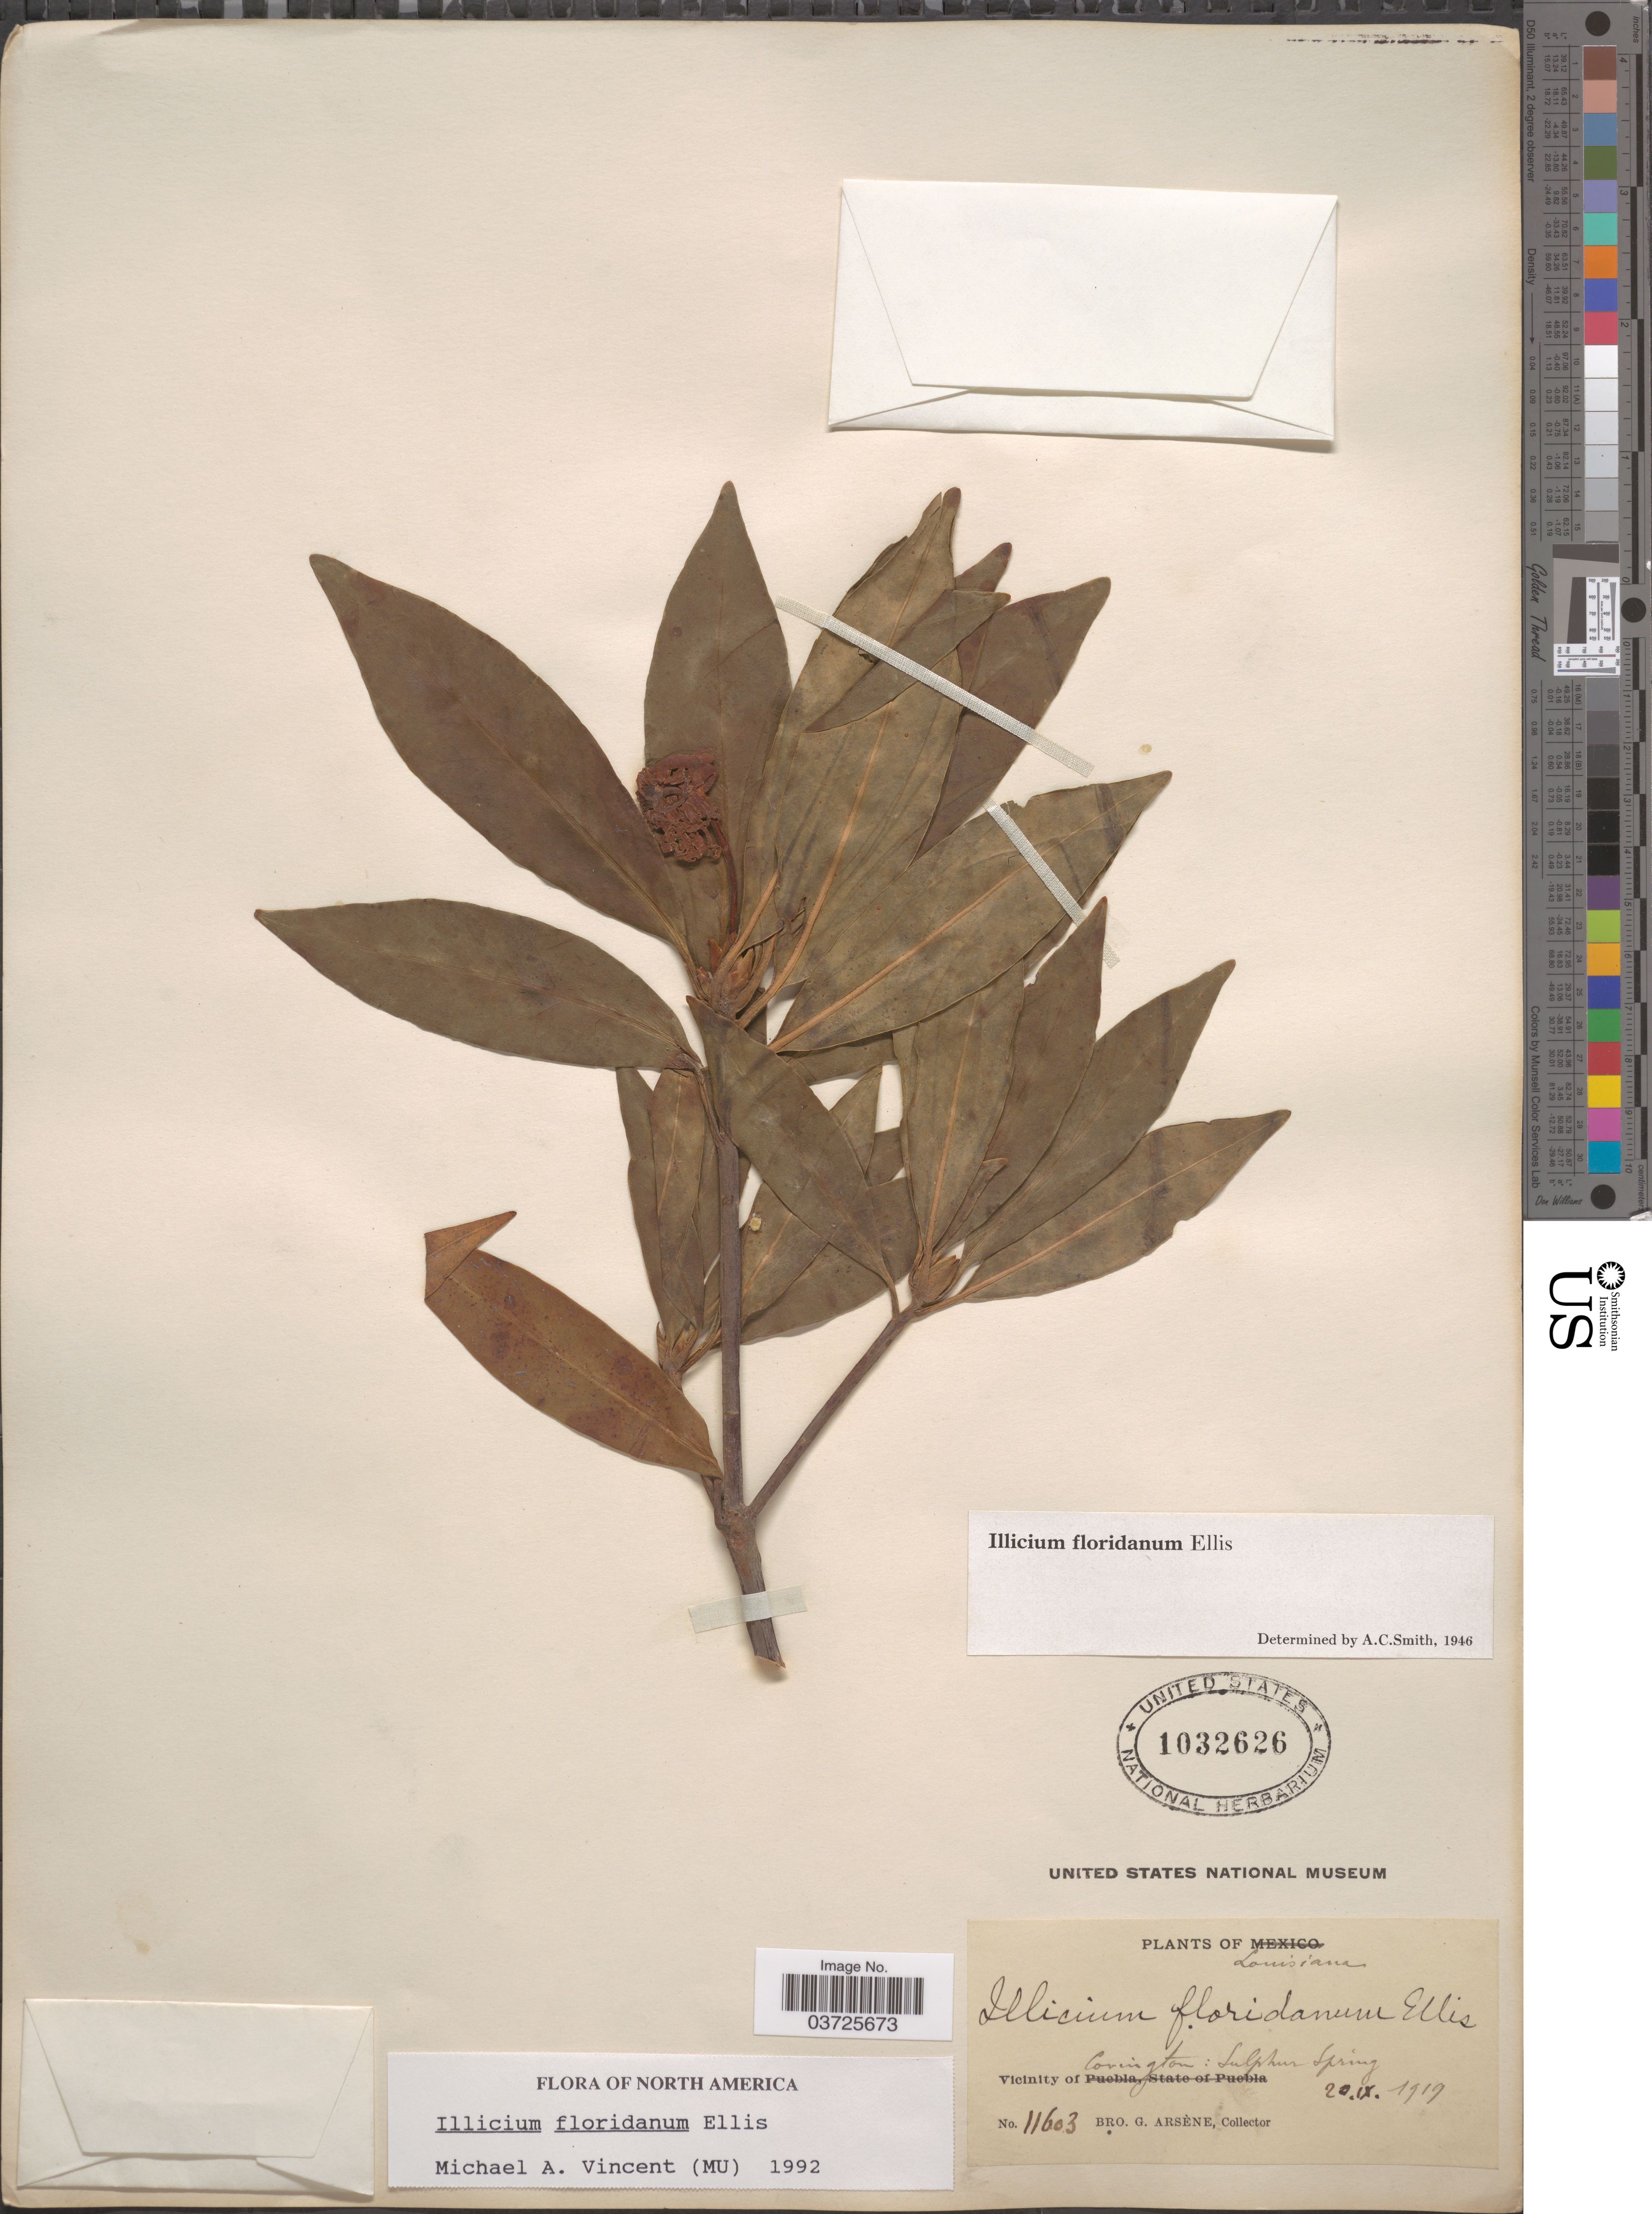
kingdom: Plantae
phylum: Tracheophyta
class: Magnoliopsida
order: Austrobaileyales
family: Schisandraceae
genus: Illicium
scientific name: Illicium floridanum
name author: J. Ellis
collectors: Bro. G. Arsène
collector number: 11603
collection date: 1919-09-20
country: United States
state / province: Louisiana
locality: Vicinity of Covington: Sulphur Spring.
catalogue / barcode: US 1032626